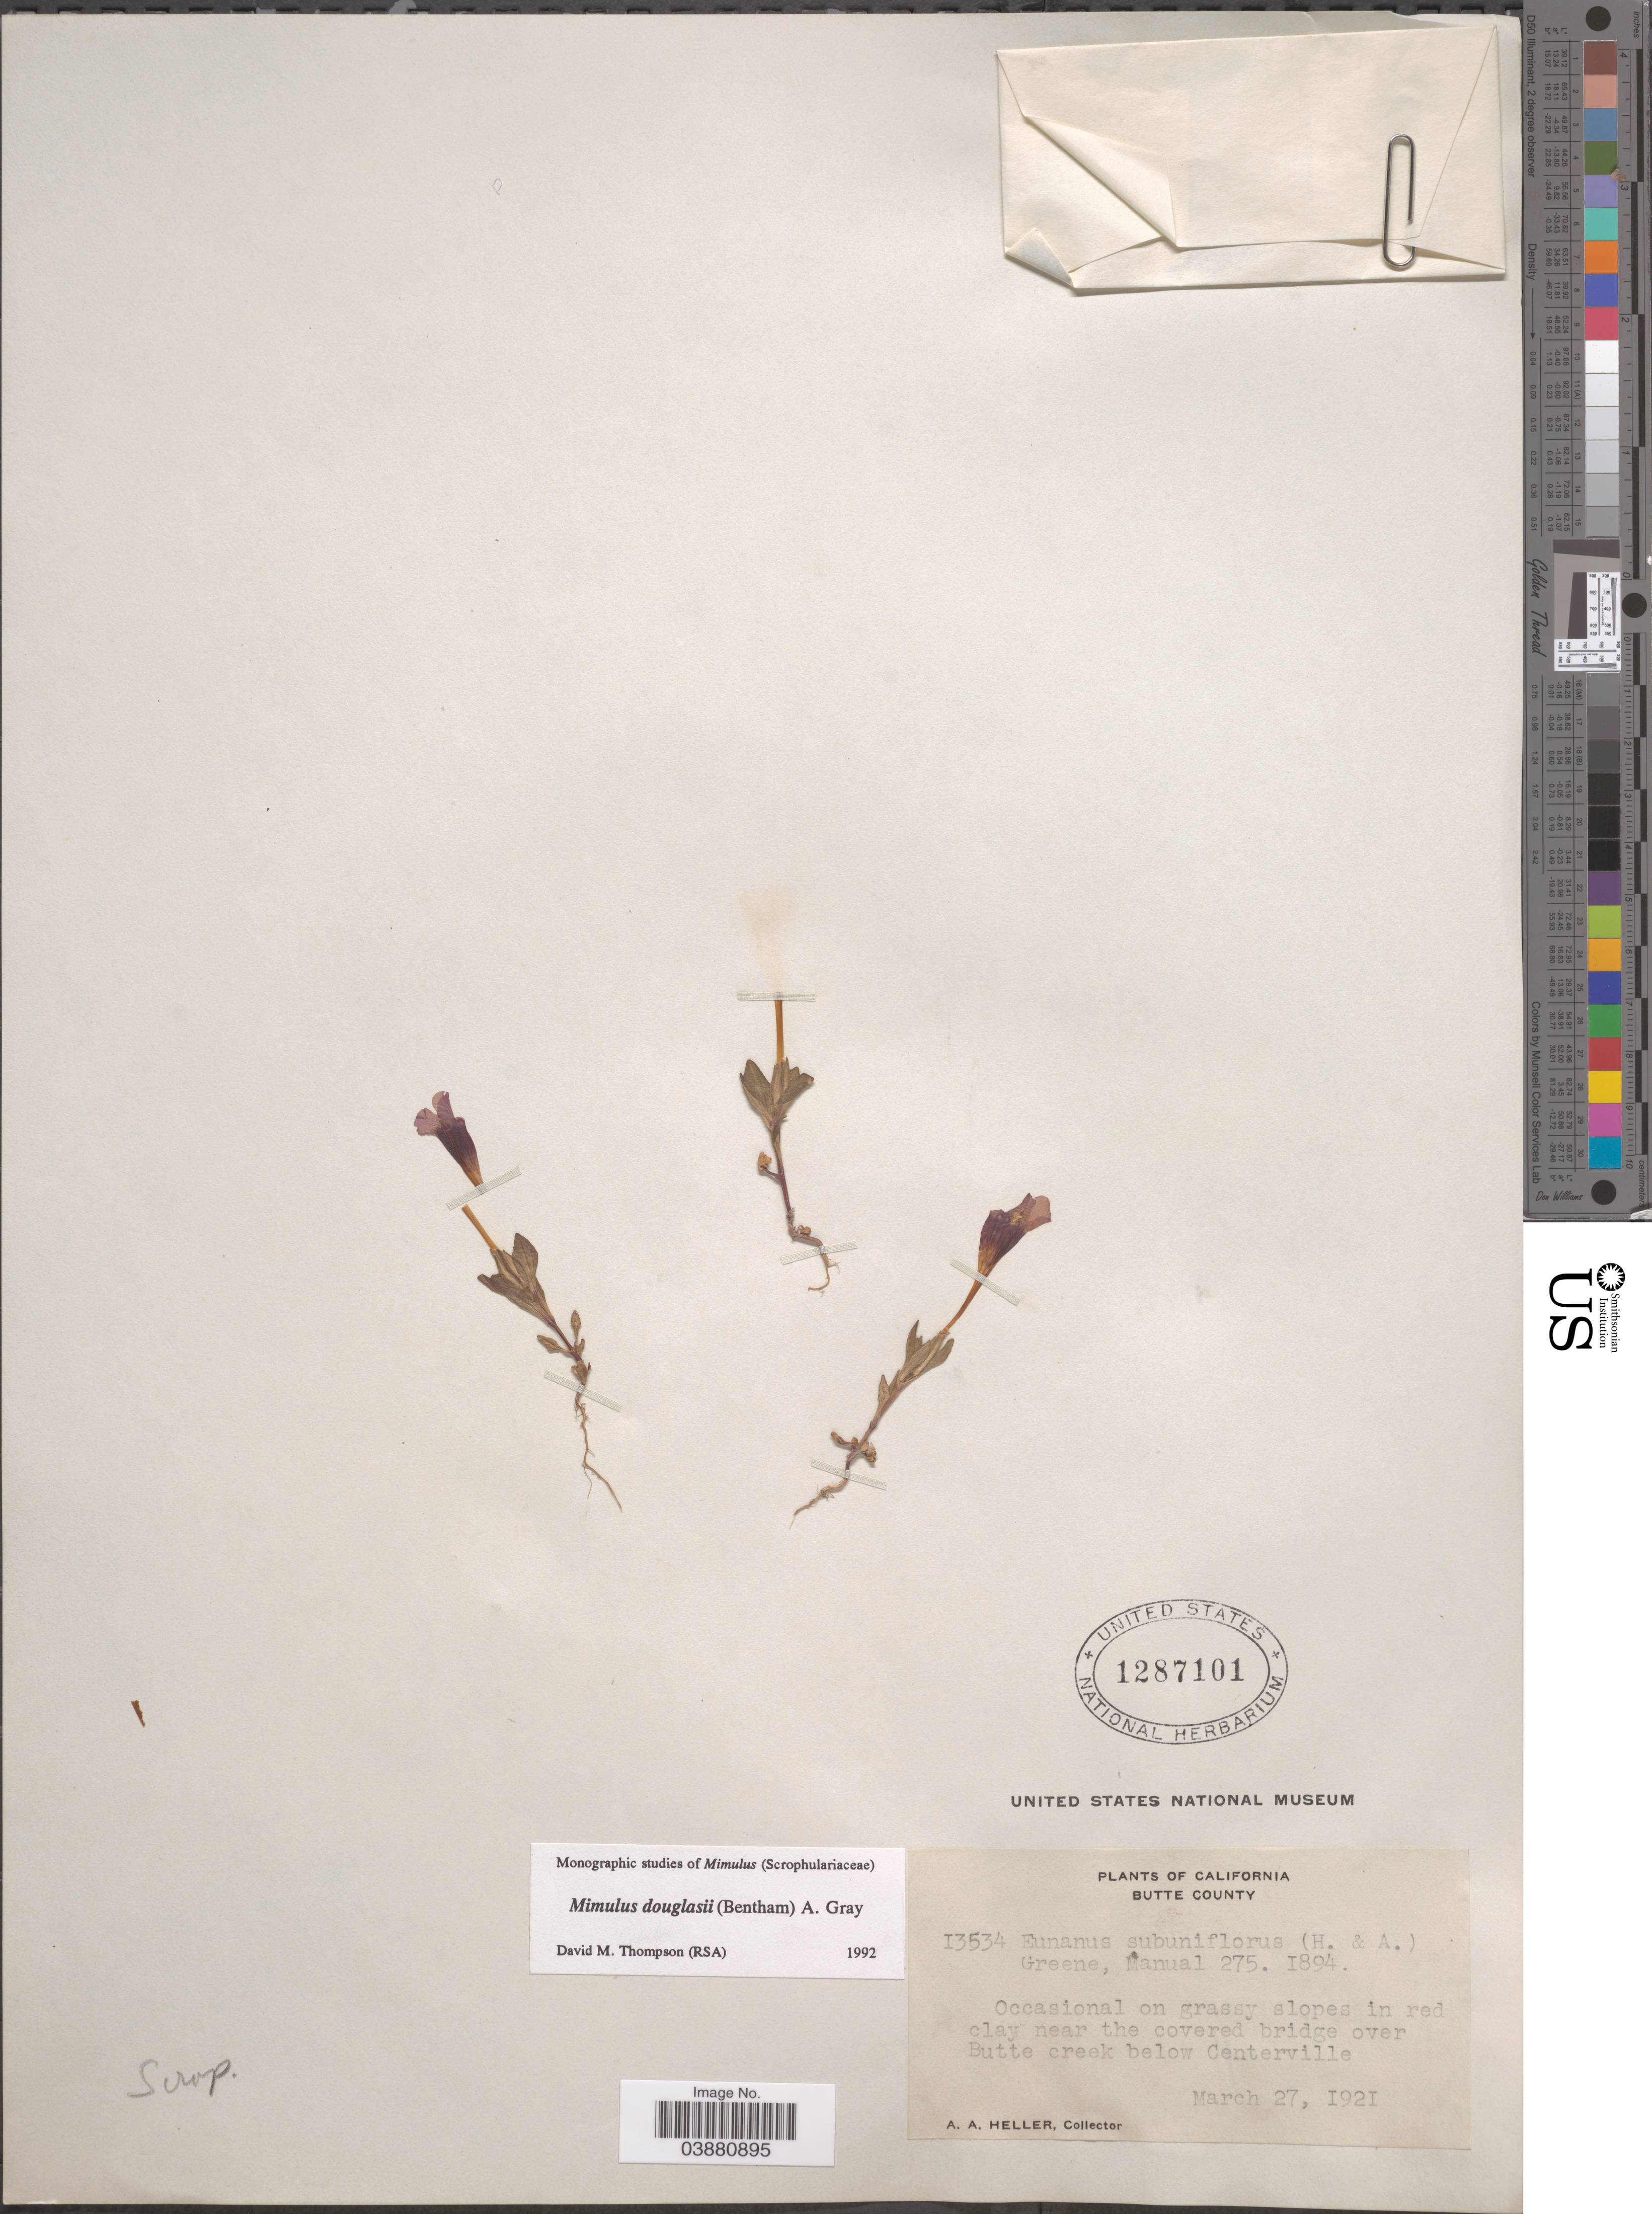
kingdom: Plantae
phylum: Tracheophyta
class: Magnoliopsida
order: Lamiales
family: Phrymaceae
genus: Mimulus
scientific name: Mimulus douglasii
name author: (Benth.) A. Gray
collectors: A. A. Heller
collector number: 13534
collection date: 1921-03-27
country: United States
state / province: California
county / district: Butte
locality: Butte County. Occasional on grassy slopes in red clay near the covered bridge over Butte creek below Centerville.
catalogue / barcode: US 1287101